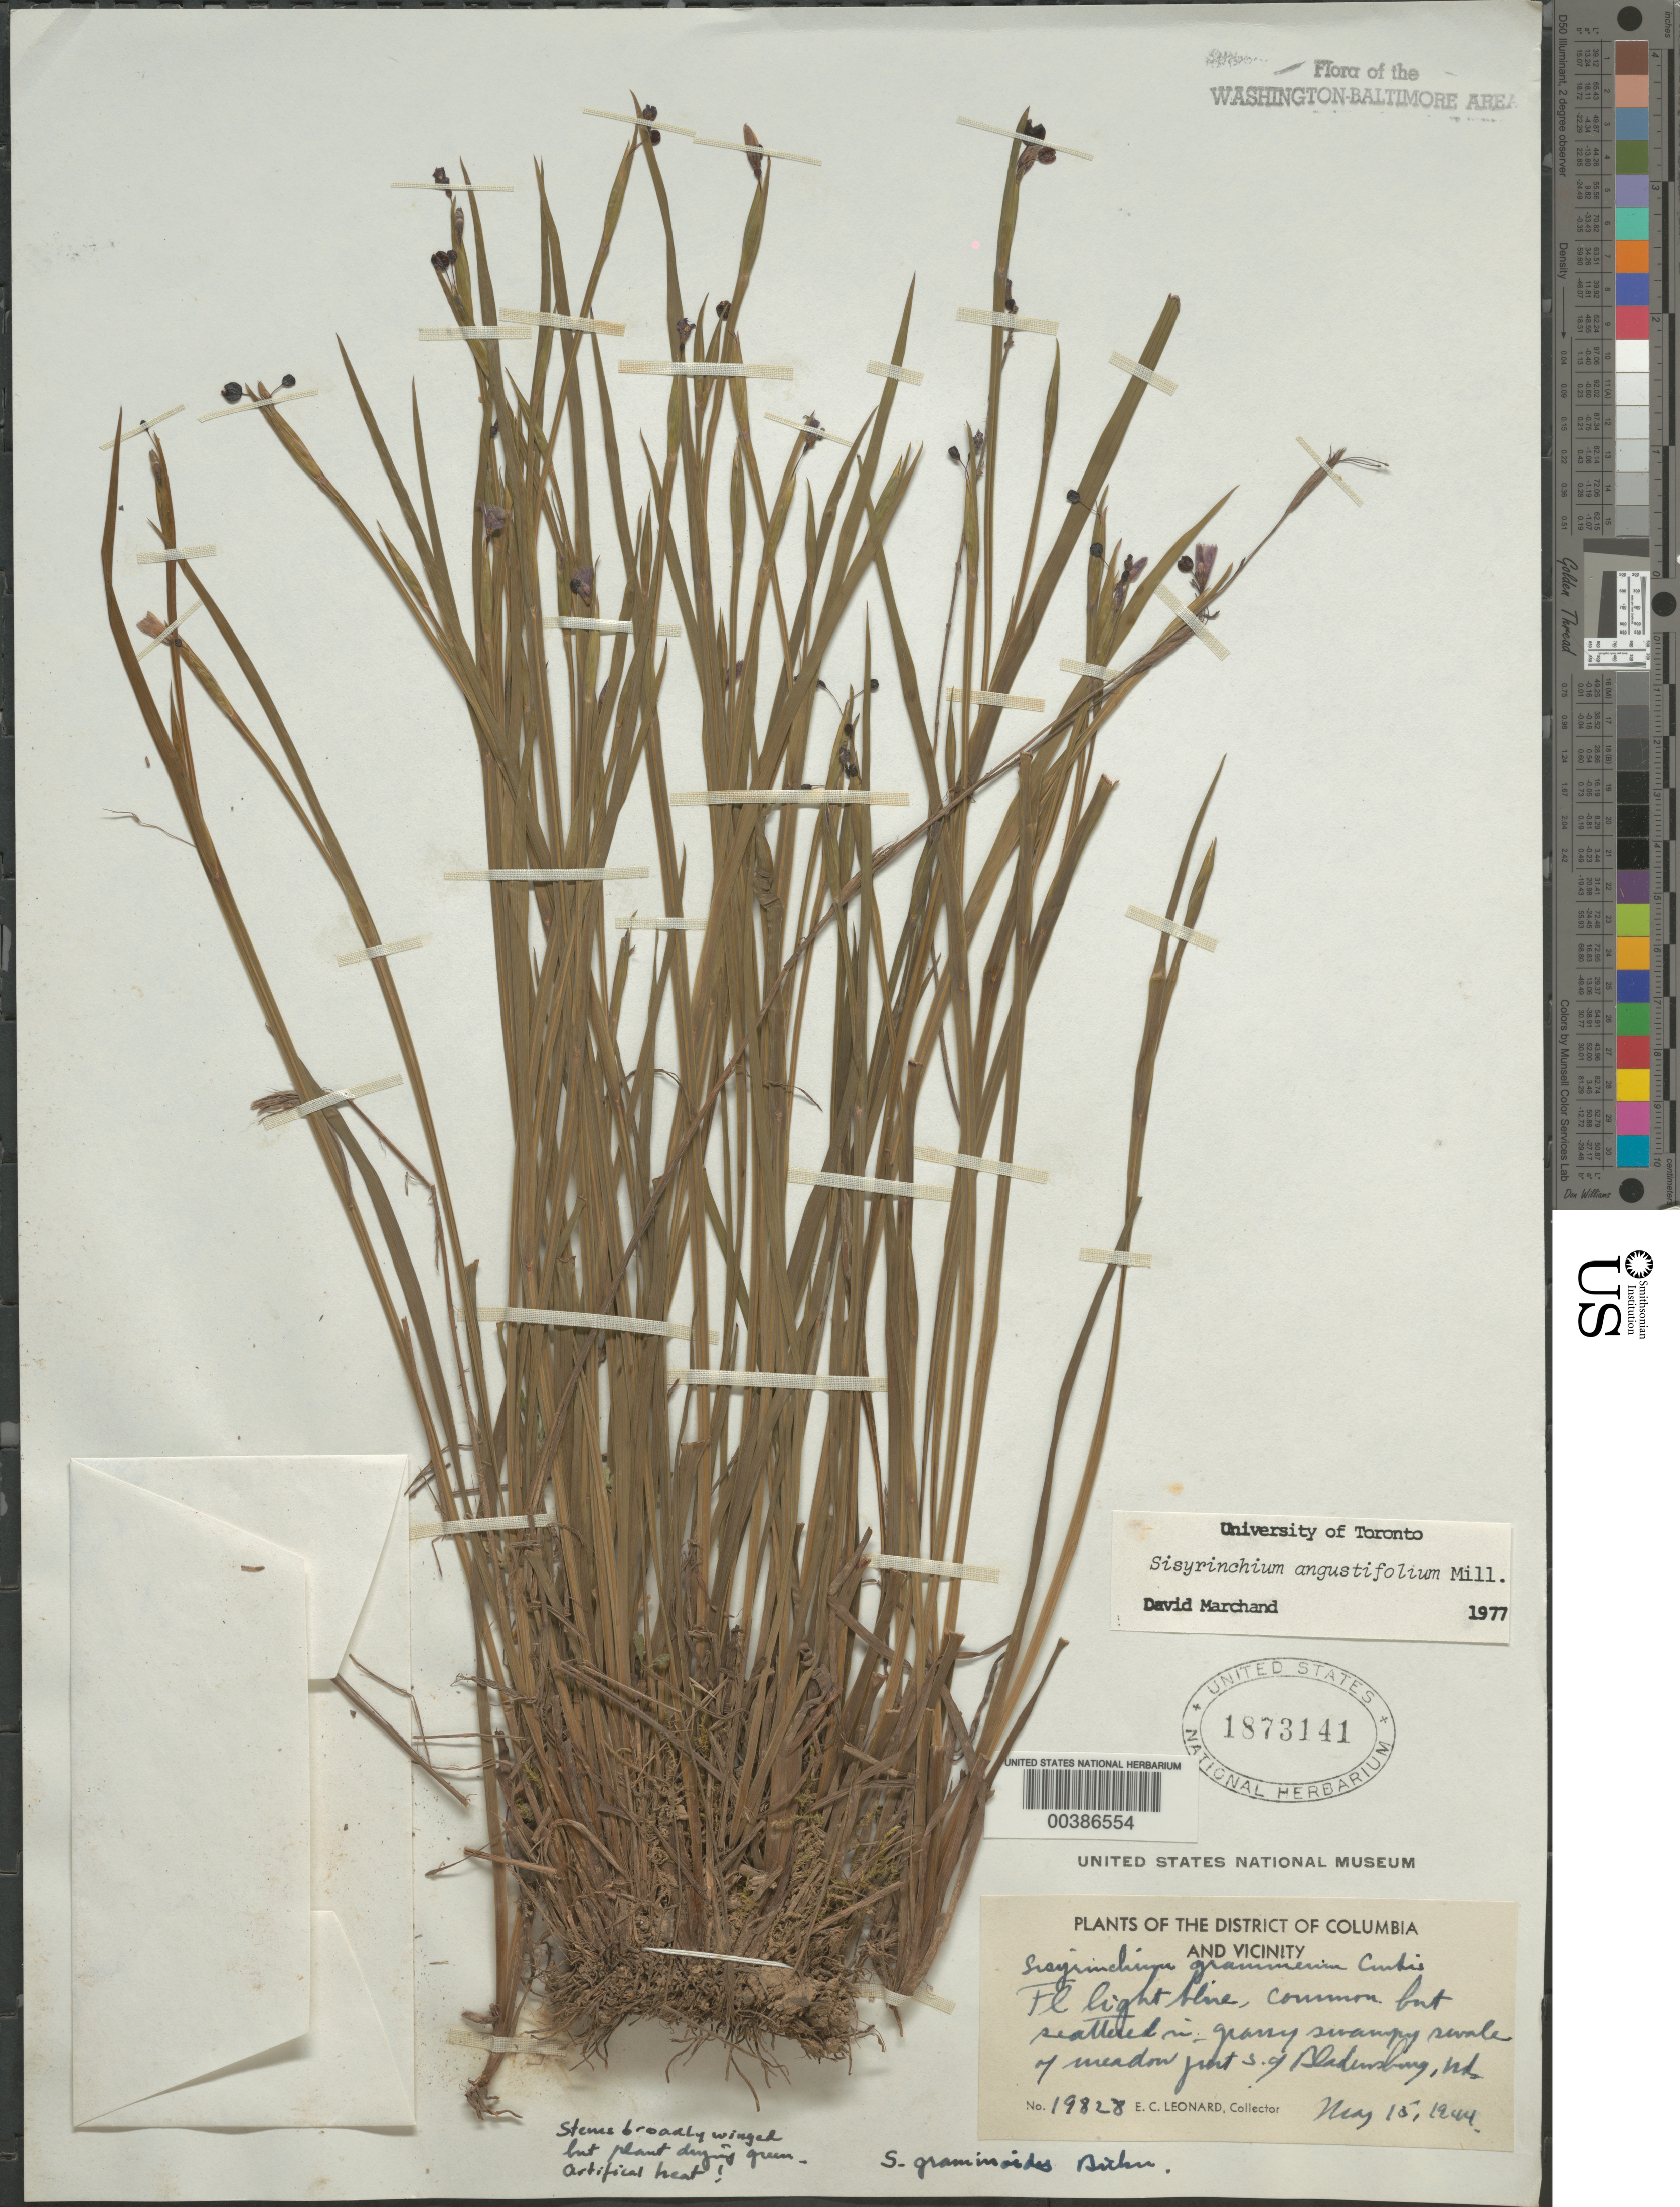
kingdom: Plantae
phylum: Tracheophyta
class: Liliopsida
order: Asparagales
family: Iridaceae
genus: Sisyrinchium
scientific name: Sisyrinchium angustifolium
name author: Mill.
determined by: Marchand, D.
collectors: E. C. Leonard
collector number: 19828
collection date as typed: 15 May 1944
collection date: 1944-05-15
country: United States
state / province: Maryland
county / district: Prince George's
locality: South of Bladensburg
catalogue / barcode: US 1873141